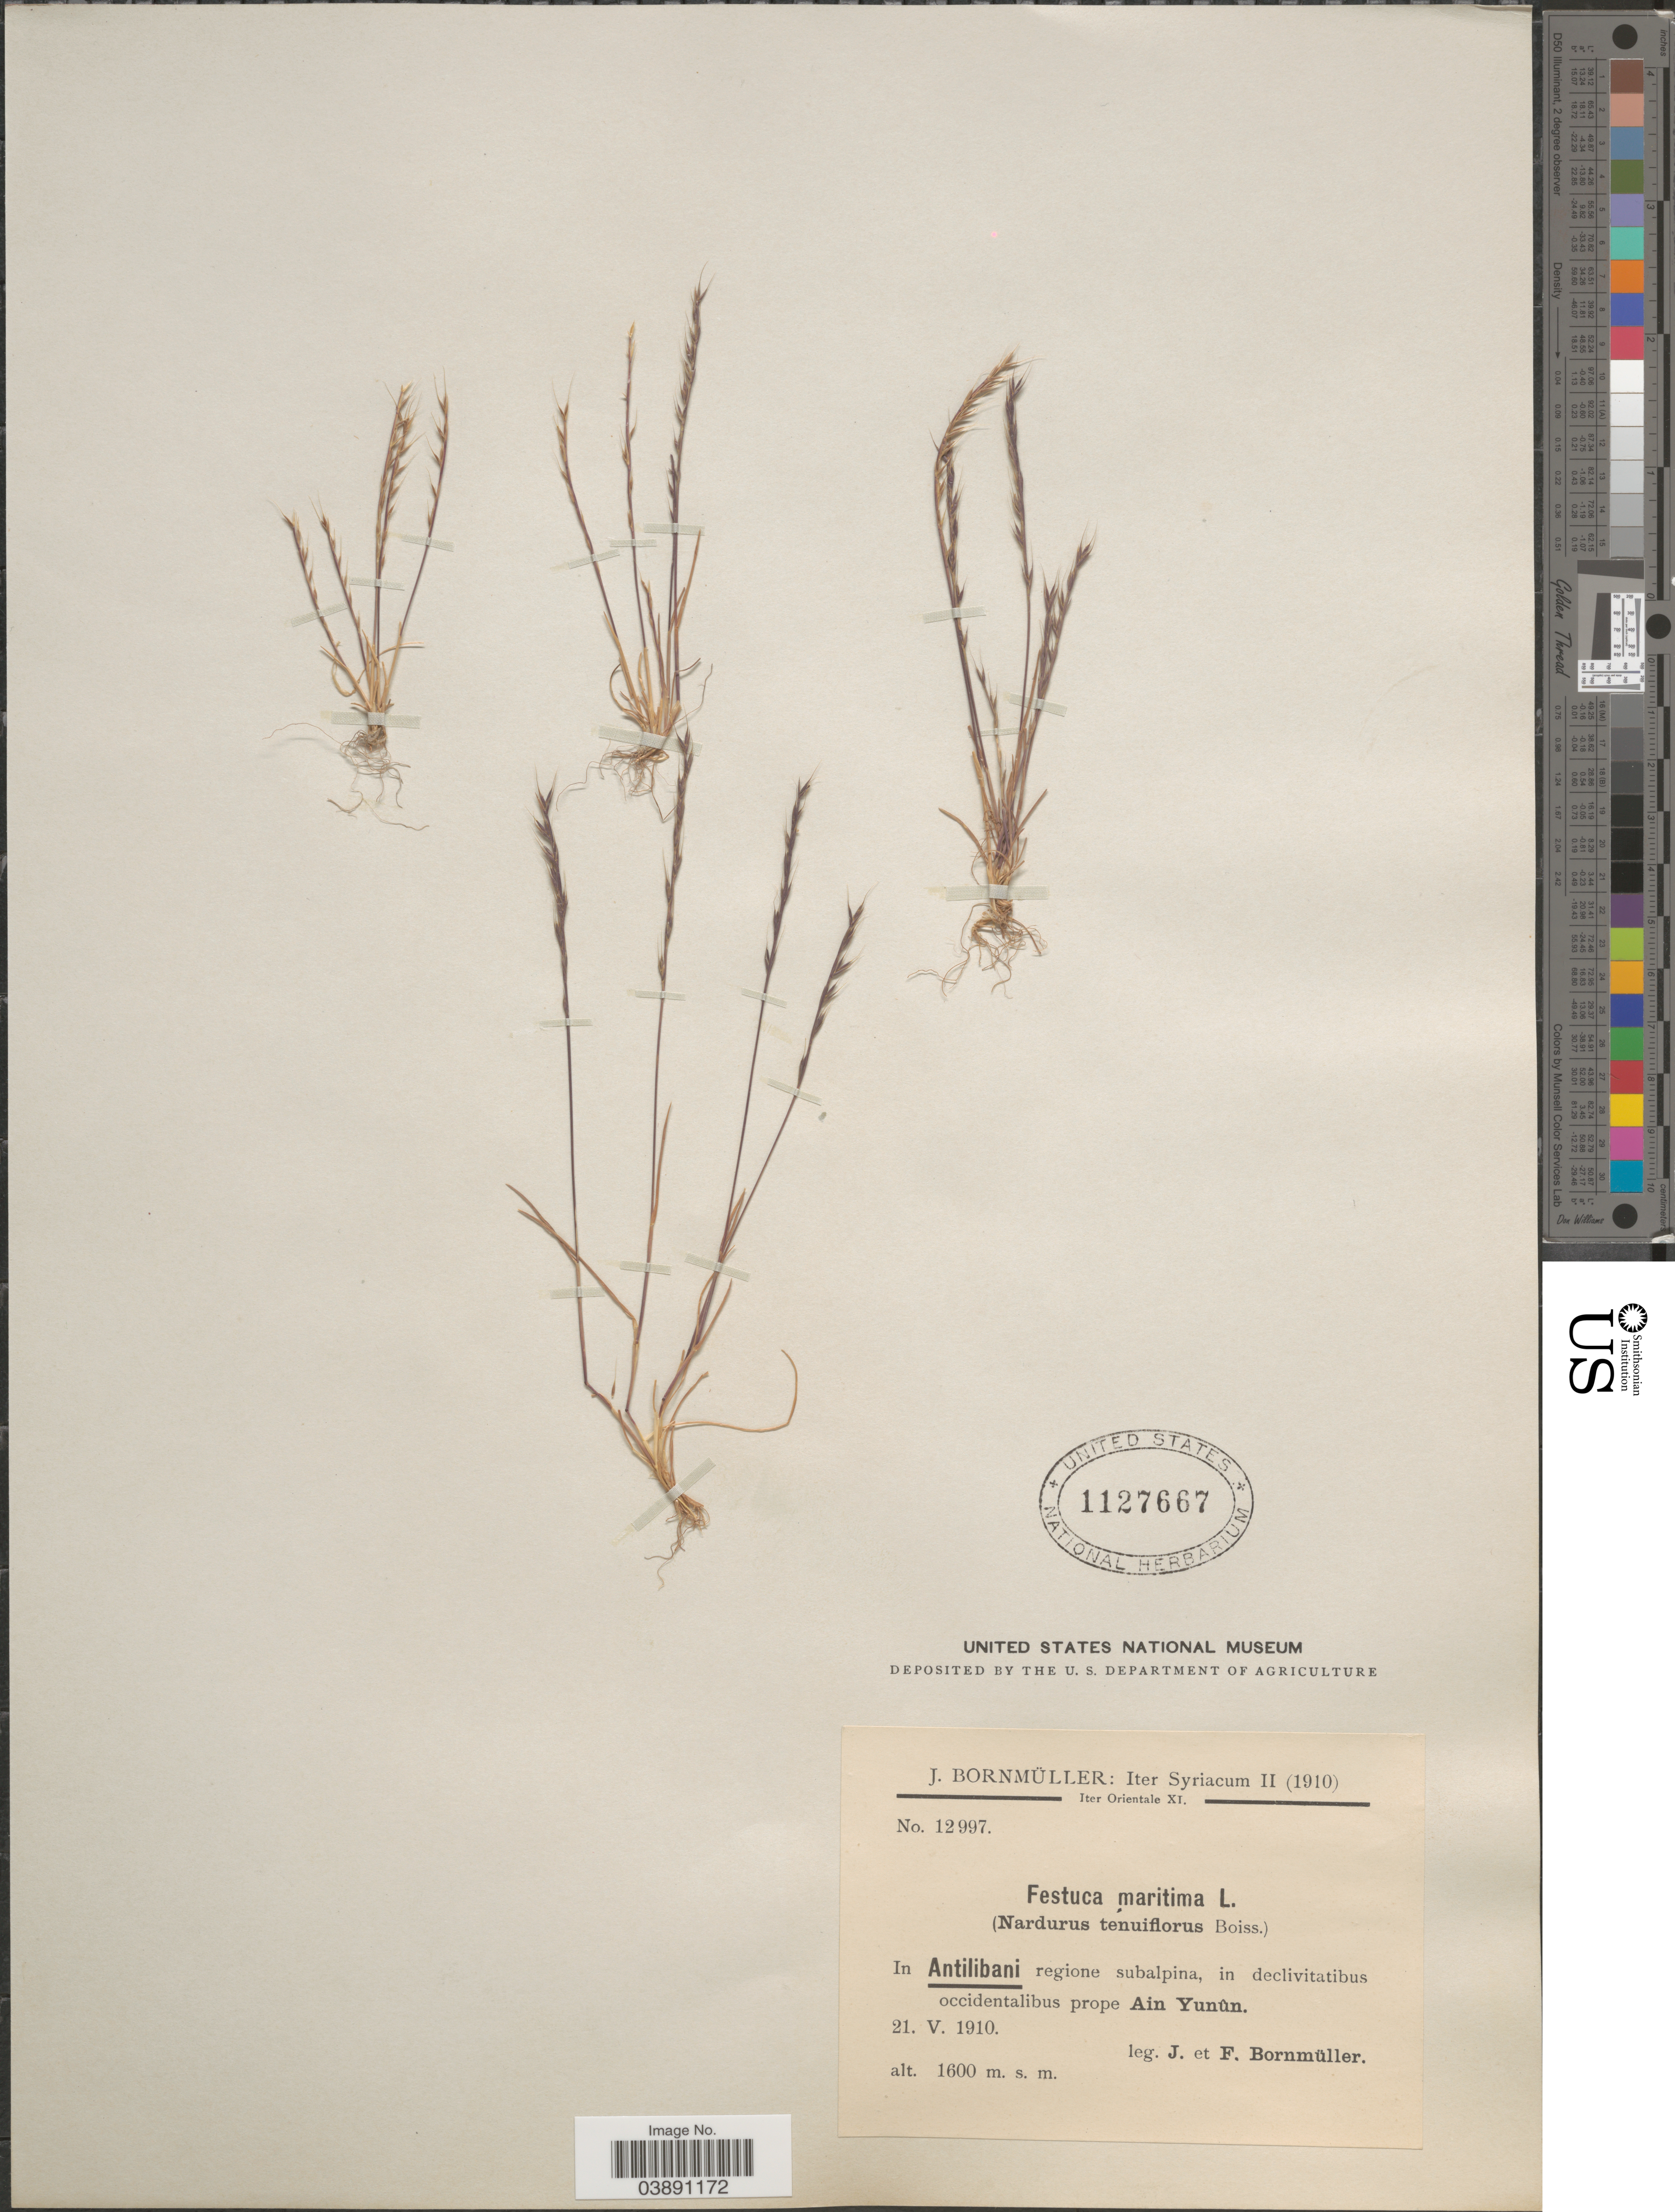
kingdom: Plantae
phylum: Tracheophyta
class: Liliopsida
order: Poales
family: Poaceae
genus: Festuca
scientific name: Festuca unilateralis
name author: Schrad.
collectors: J. Bornmüller & F. Bornmüller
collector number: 12997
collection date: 1910-05-21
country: Syria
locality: Iter Orientale XI. In Antilibani regione subalpina, in declivitatibus occidentalibus prope Ain Yunûn.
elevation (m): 1600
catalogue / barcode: US 1127667